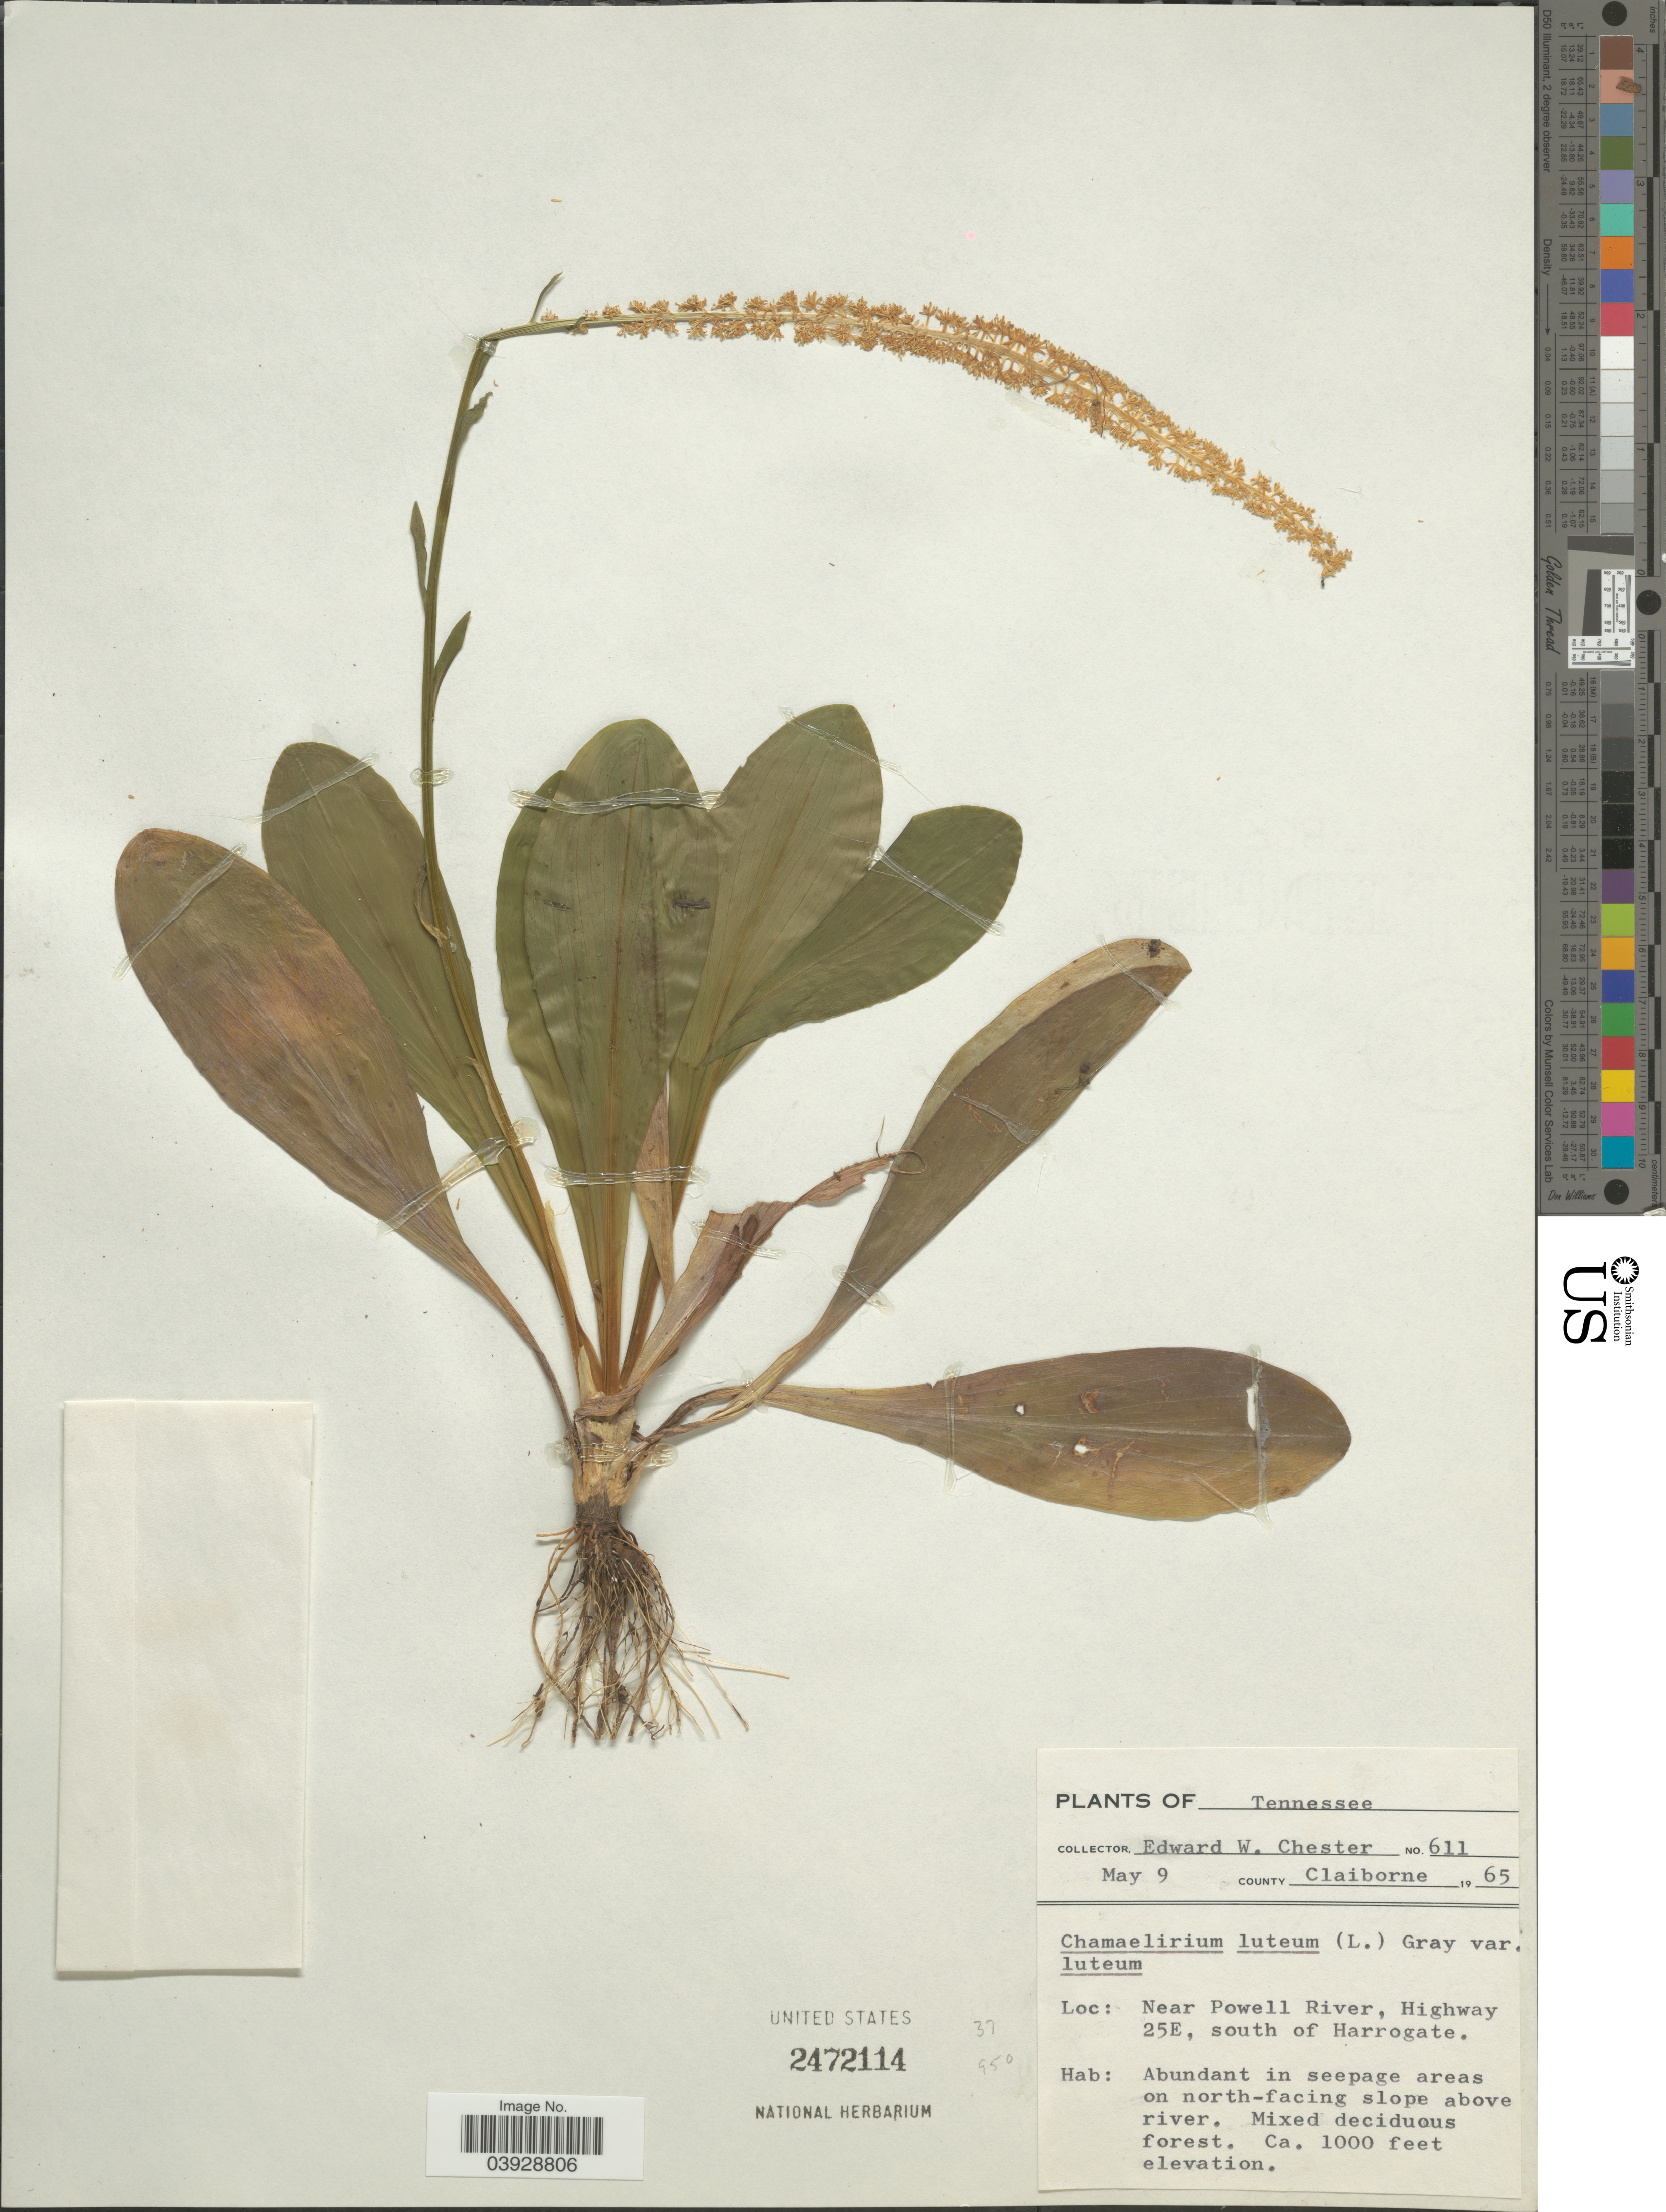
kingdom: Plantae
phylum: Tracheophyta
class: Liliopsida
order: Liliales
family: Melanthiaceae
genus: Chamaelirium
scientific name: Chamaelirium luteum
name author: (L.) A. Gray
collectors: E. W. Chester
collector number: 611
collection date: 1965-05-09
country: United States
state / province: Tennessee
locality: County Claiborne. Near Powell River, Highway 25E, south of Harrogate. Areas on north-facing slope above river.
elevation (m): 305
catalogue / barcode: US 2472114